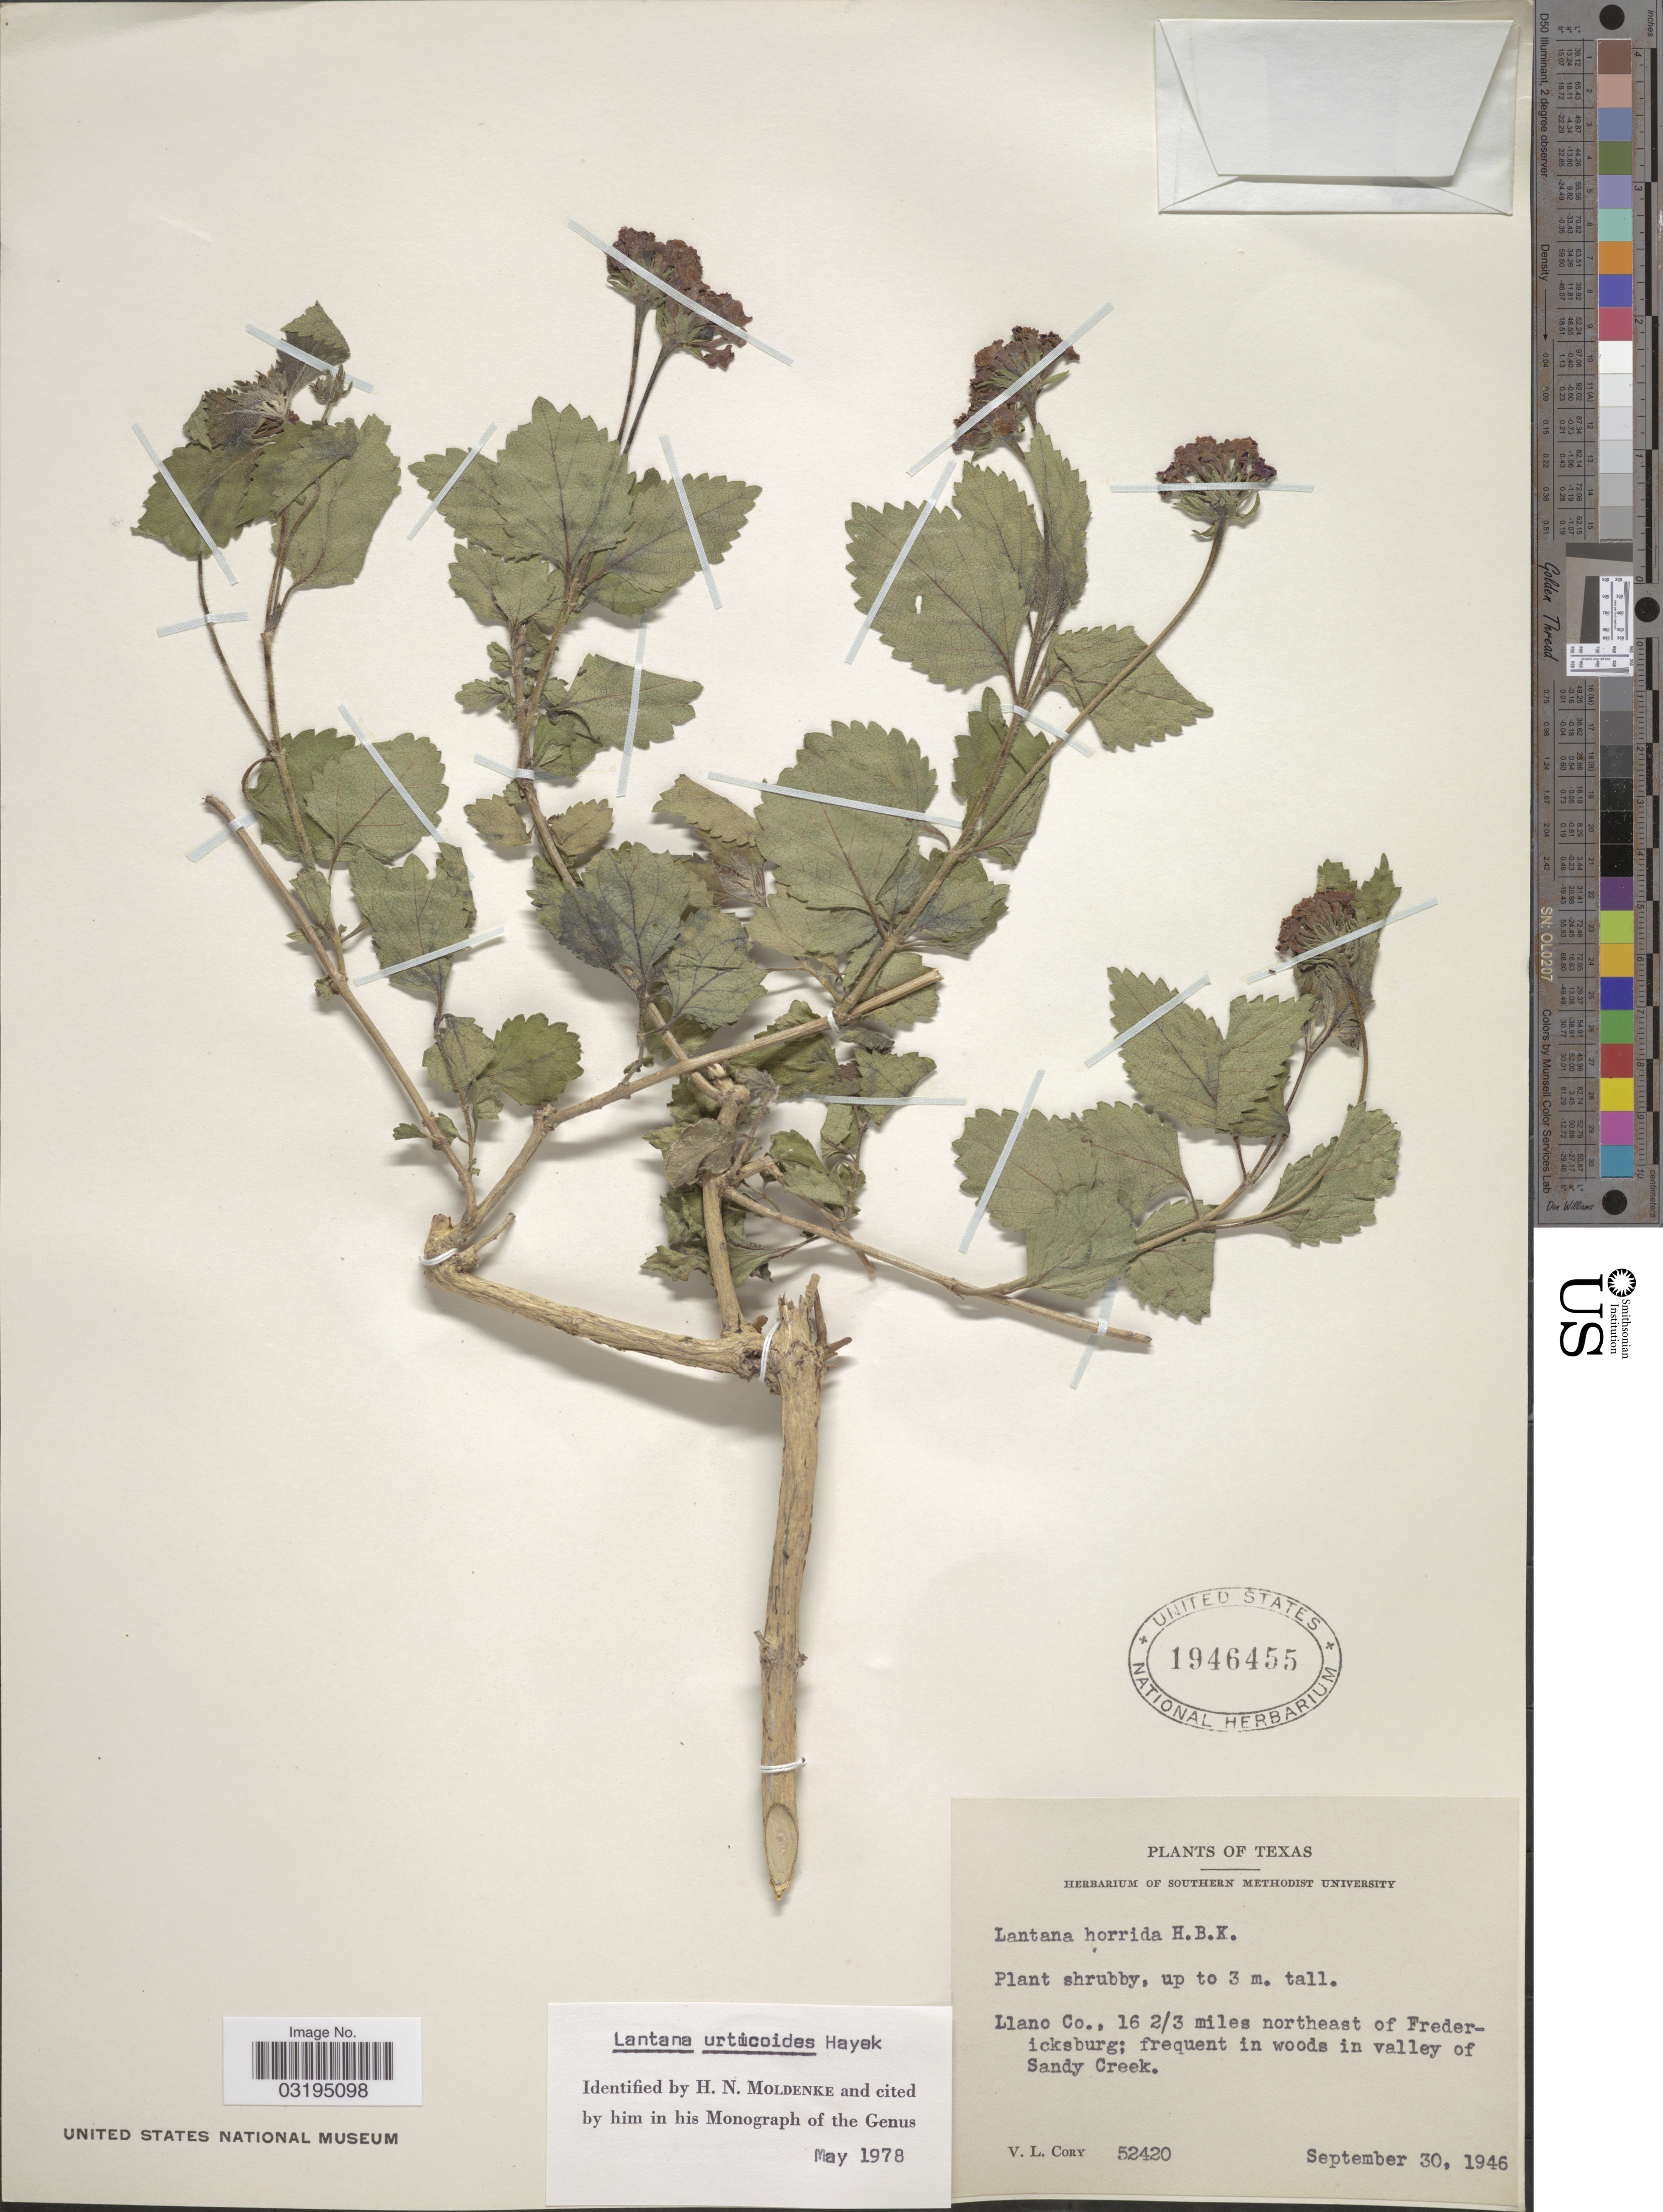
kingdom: Plantae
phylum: Tracheophyta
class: Magnoliopsida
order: Lamiales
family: Verbenaceae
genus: Lantana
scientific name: Lantana urticoides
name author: Hayek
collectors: V. Cory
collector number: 52420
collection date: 1946-09-30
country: United States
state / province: Texas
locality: Llano Co., 16 2/3 miles northeast of Fredericksburg; frequent in woods in valley of Sandy Creek.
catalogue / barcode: US 1946455